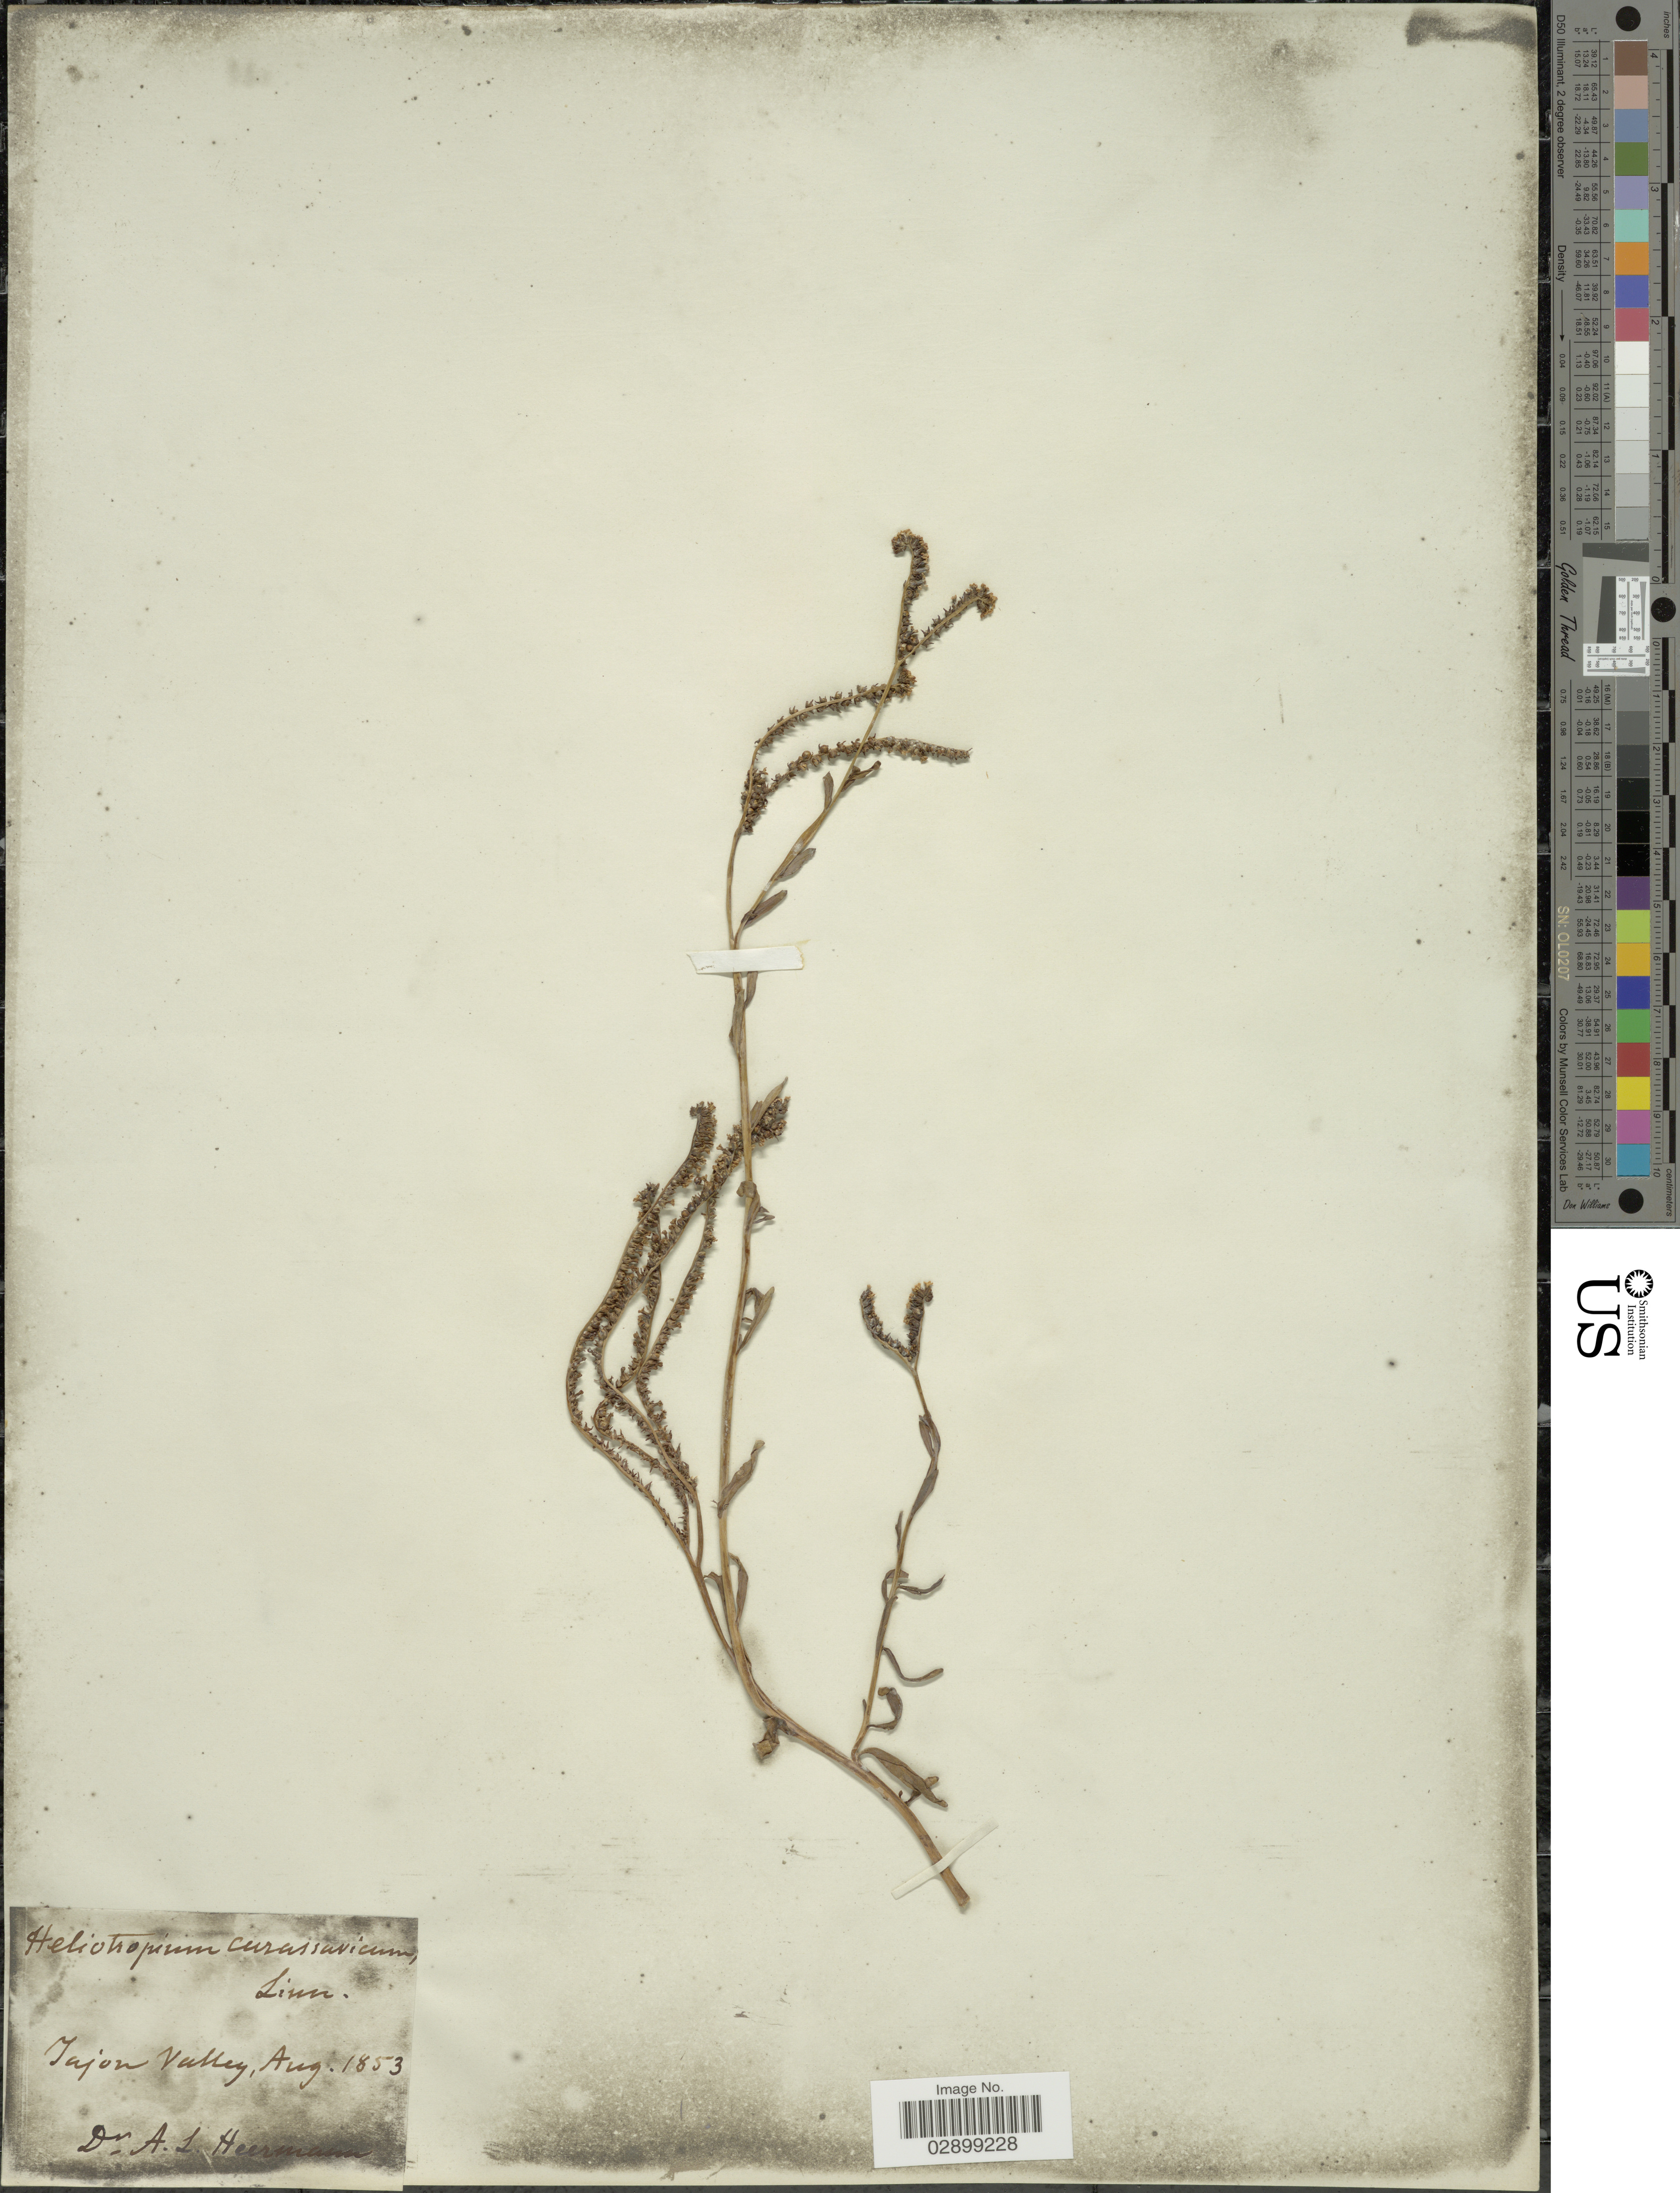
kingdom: Plantae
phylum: Tracheophyta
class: Magnoliopsida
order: Boraginales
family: Heliotropiaceae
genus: Heliotropium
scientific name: Heliotropium sp.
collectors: A. Heermann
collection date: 1853-08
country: United States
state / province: California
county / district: Kern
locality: Tejon Valley.